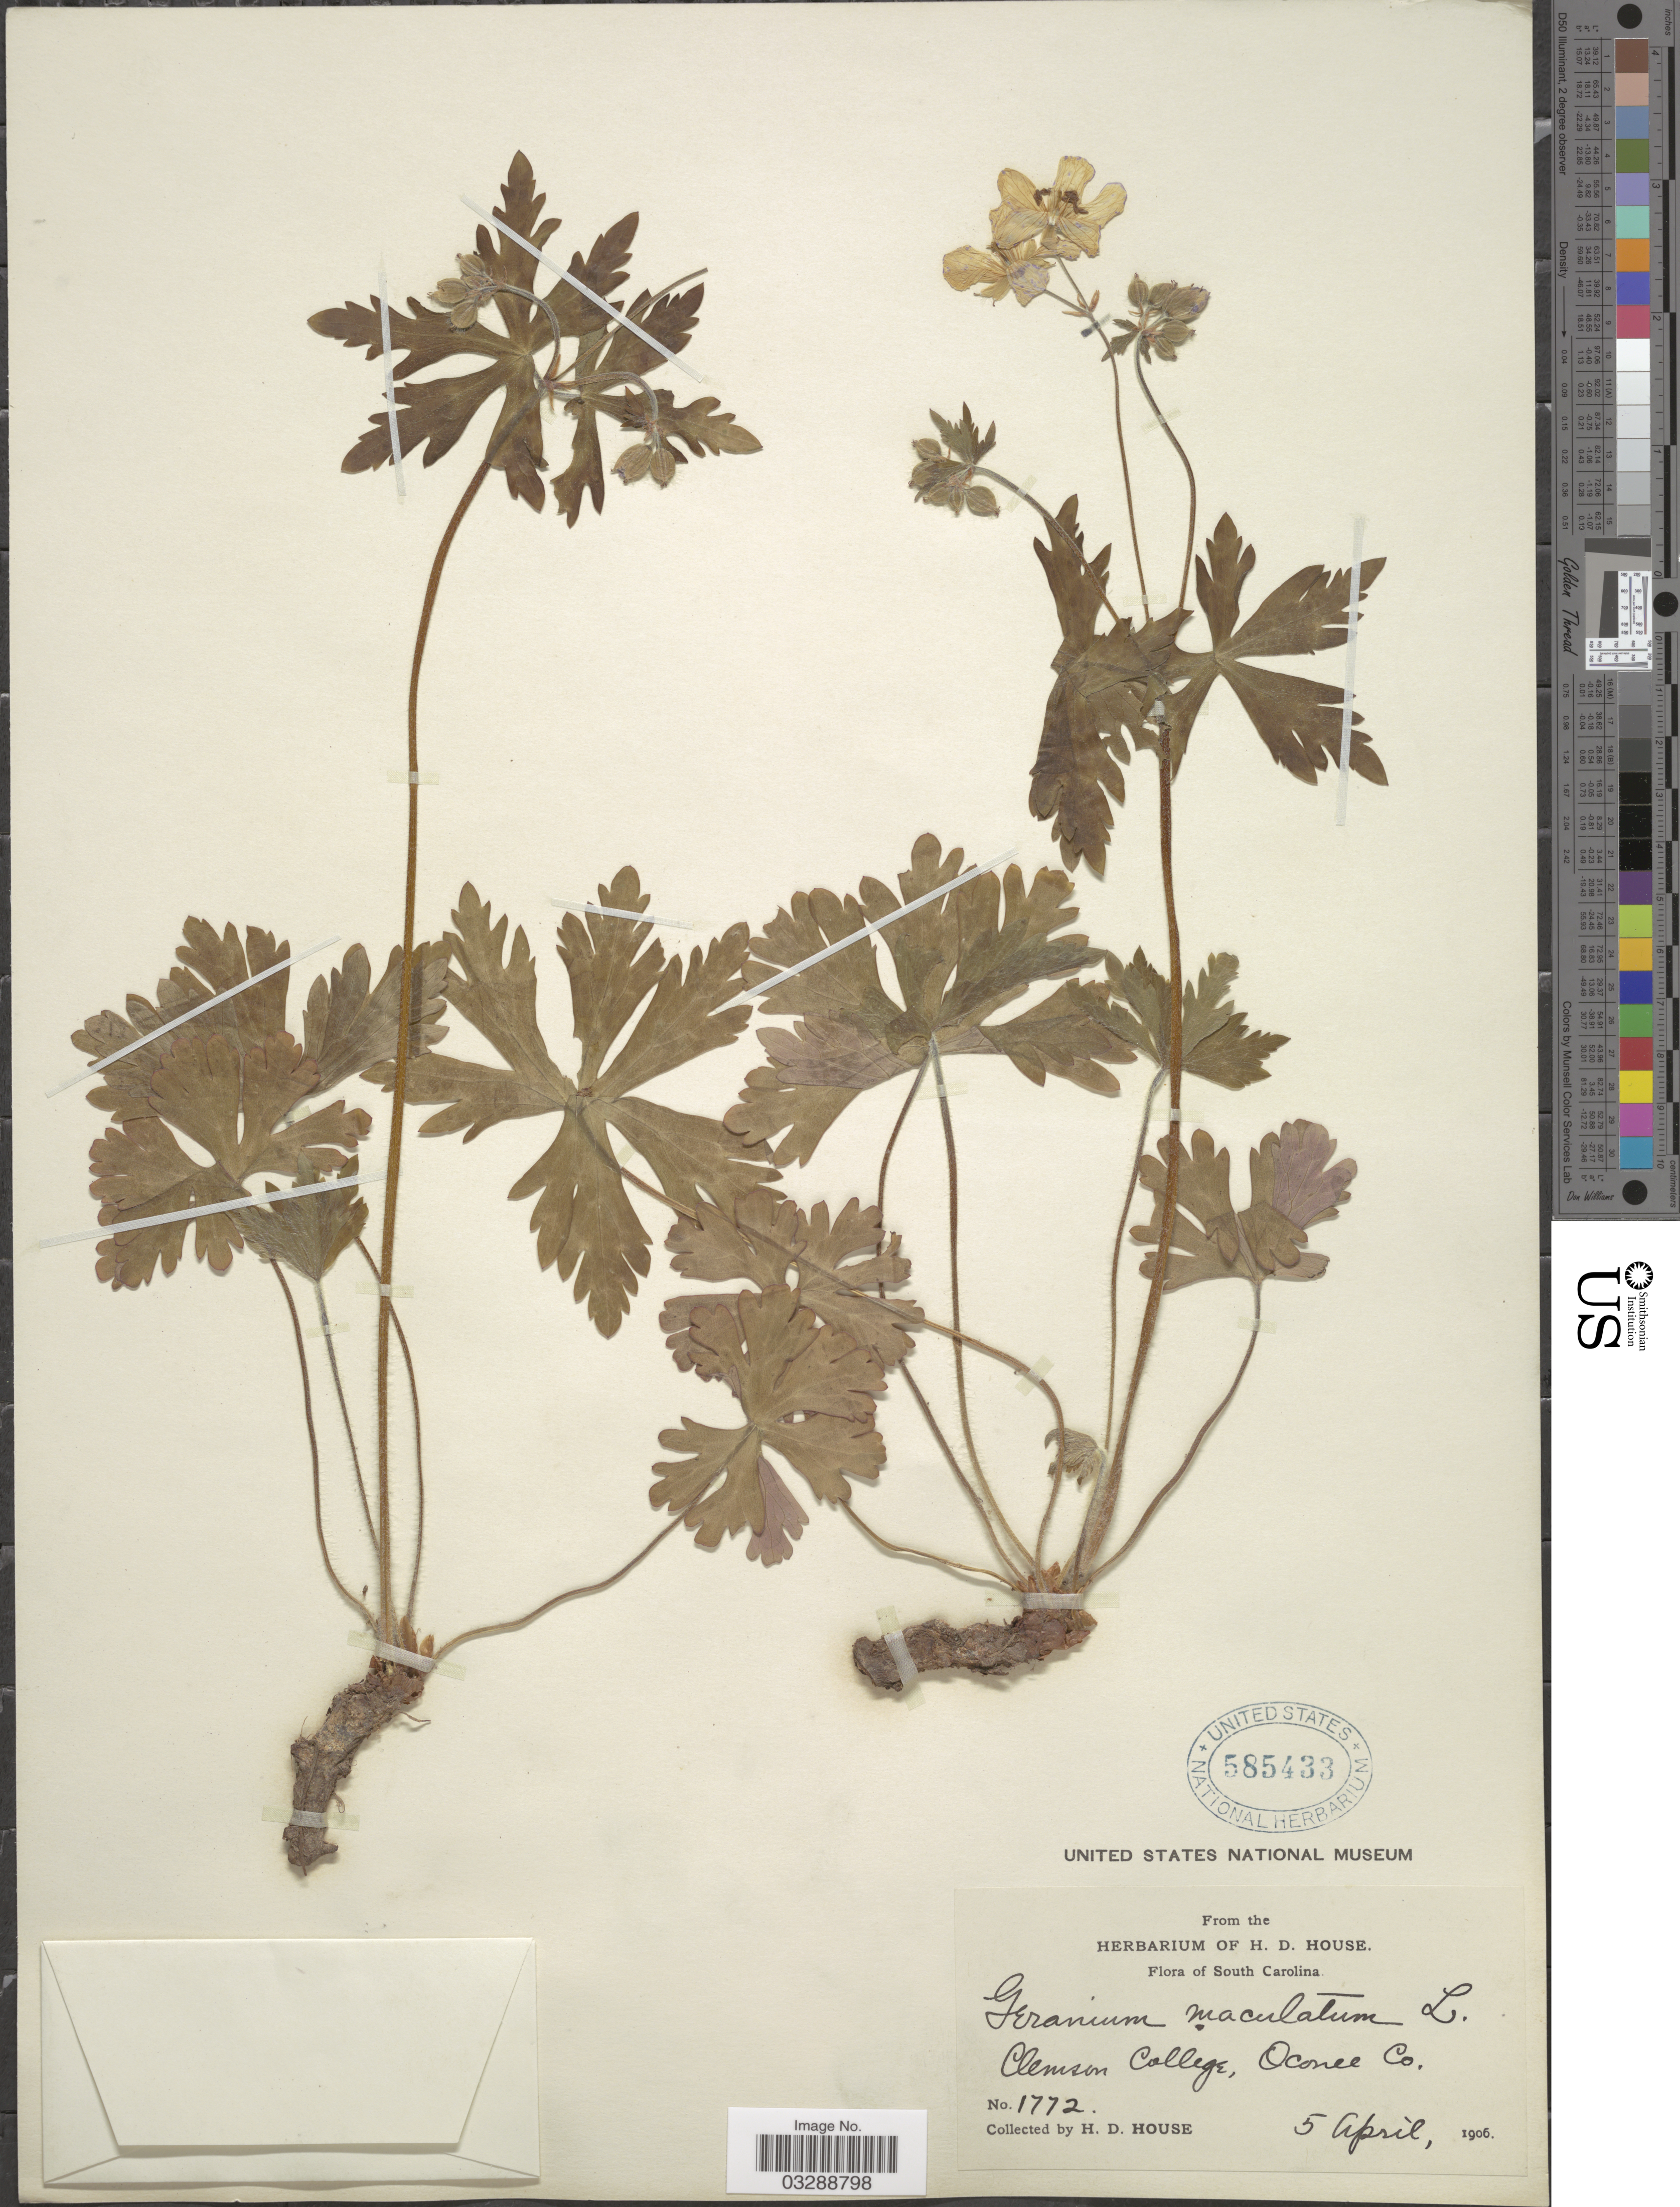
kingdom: Plantae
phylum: Tracheophyta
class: Magnoliopsida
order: Geraniales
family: Geraniaceae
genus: Geranium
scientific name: Geranium maculatum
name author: L.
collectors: H. D. House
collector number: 1772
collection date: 1906-04-05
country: United States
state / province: South Carolina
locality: Clemson College, Oconee Co.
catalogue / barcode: US 585433